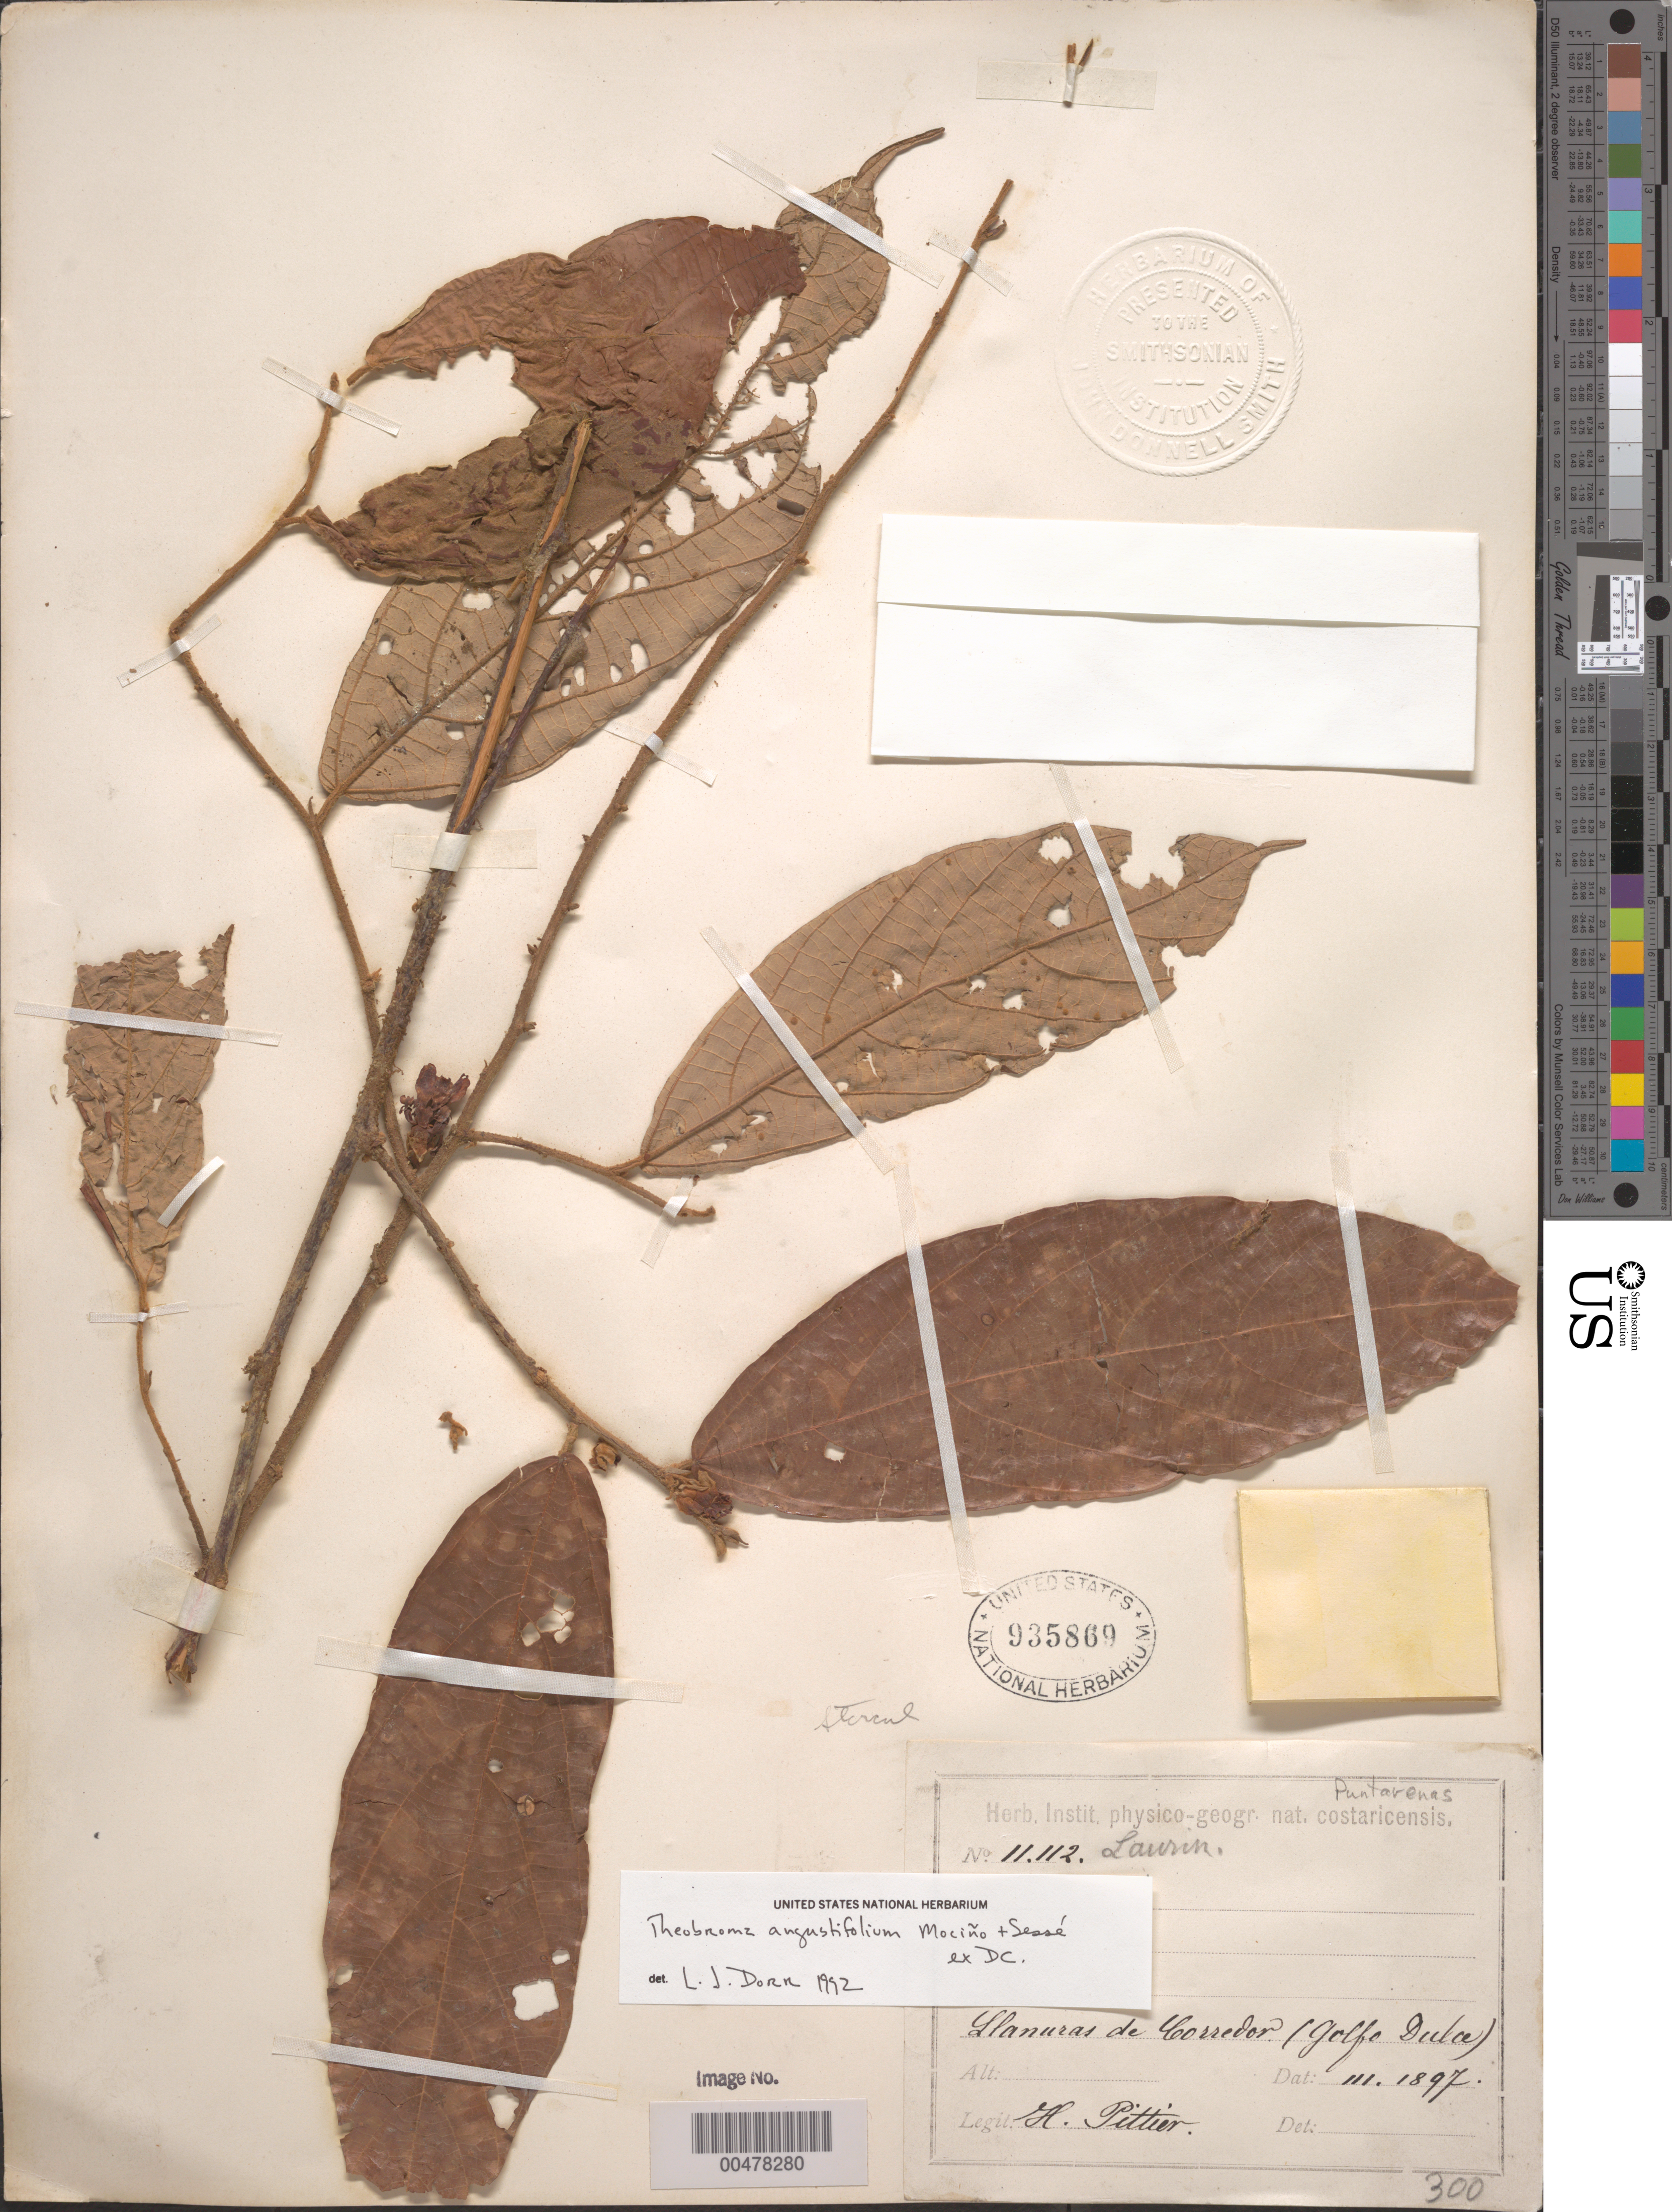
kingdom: Plantae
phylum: Tracheophyta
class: Magnoliopsida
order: Malvales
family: Malvaceae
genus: Theobroma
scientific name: Theobroma angustifolium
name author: DC.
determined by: Dorr, Laurence J., Curator (BOT), Smithsonian Institution - National Museum of Natural History (UNITED STATES)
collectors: H. F. Pittier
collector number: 11112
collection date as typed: Mar 1897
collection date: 1897-03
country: Costa Rica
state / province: Puntarenas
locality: Llanuras de Corredor (Golfo Dulce)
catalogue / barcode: US 935869